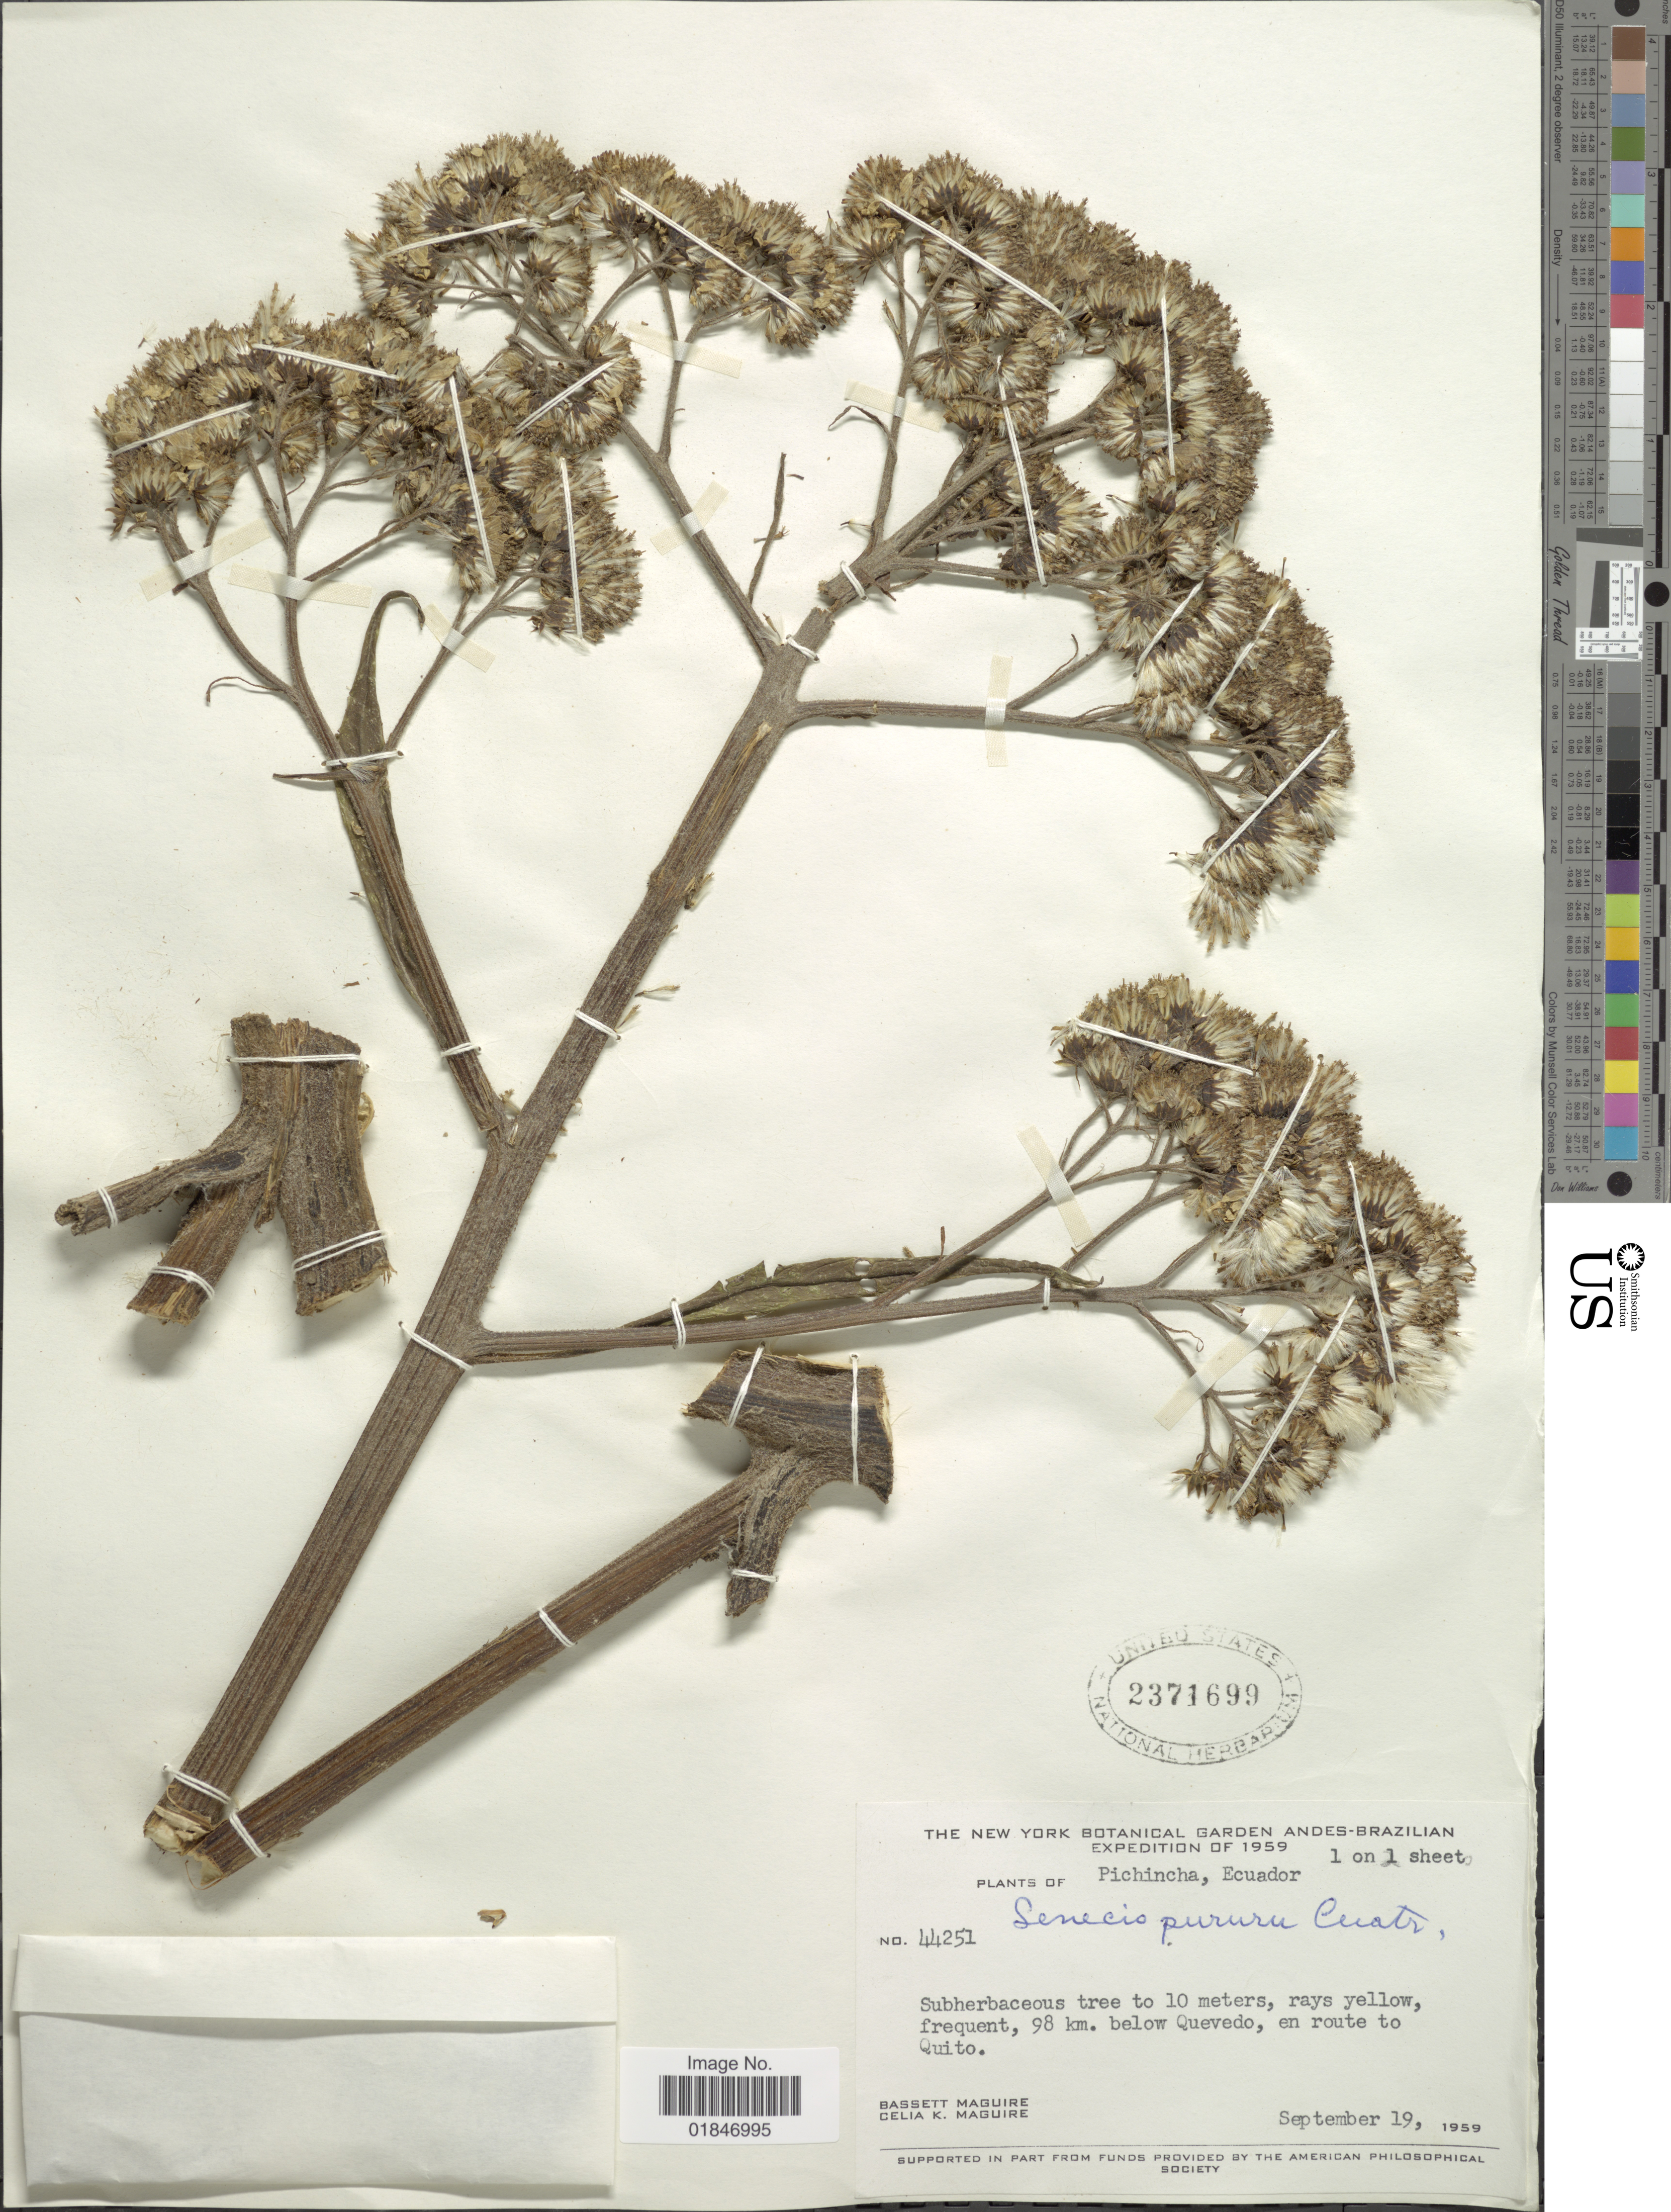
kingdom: Plantae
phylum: Tracheophyta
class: Magnoliopsida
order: Asterales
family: Asteraceae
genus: Dendrophorbium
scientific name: Dendrophorbium pururu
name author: (Cuatrec.) C. Jeffrey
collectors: B. Maguire & C. K. Maguire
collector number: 44251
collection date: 1959-09-19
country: Ecuador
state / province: Pichincha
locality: Pichincha, Ecuador. 98 km. below Quevedo, en route to Quito. Andes-Brazilian.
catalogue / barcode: US 2371699